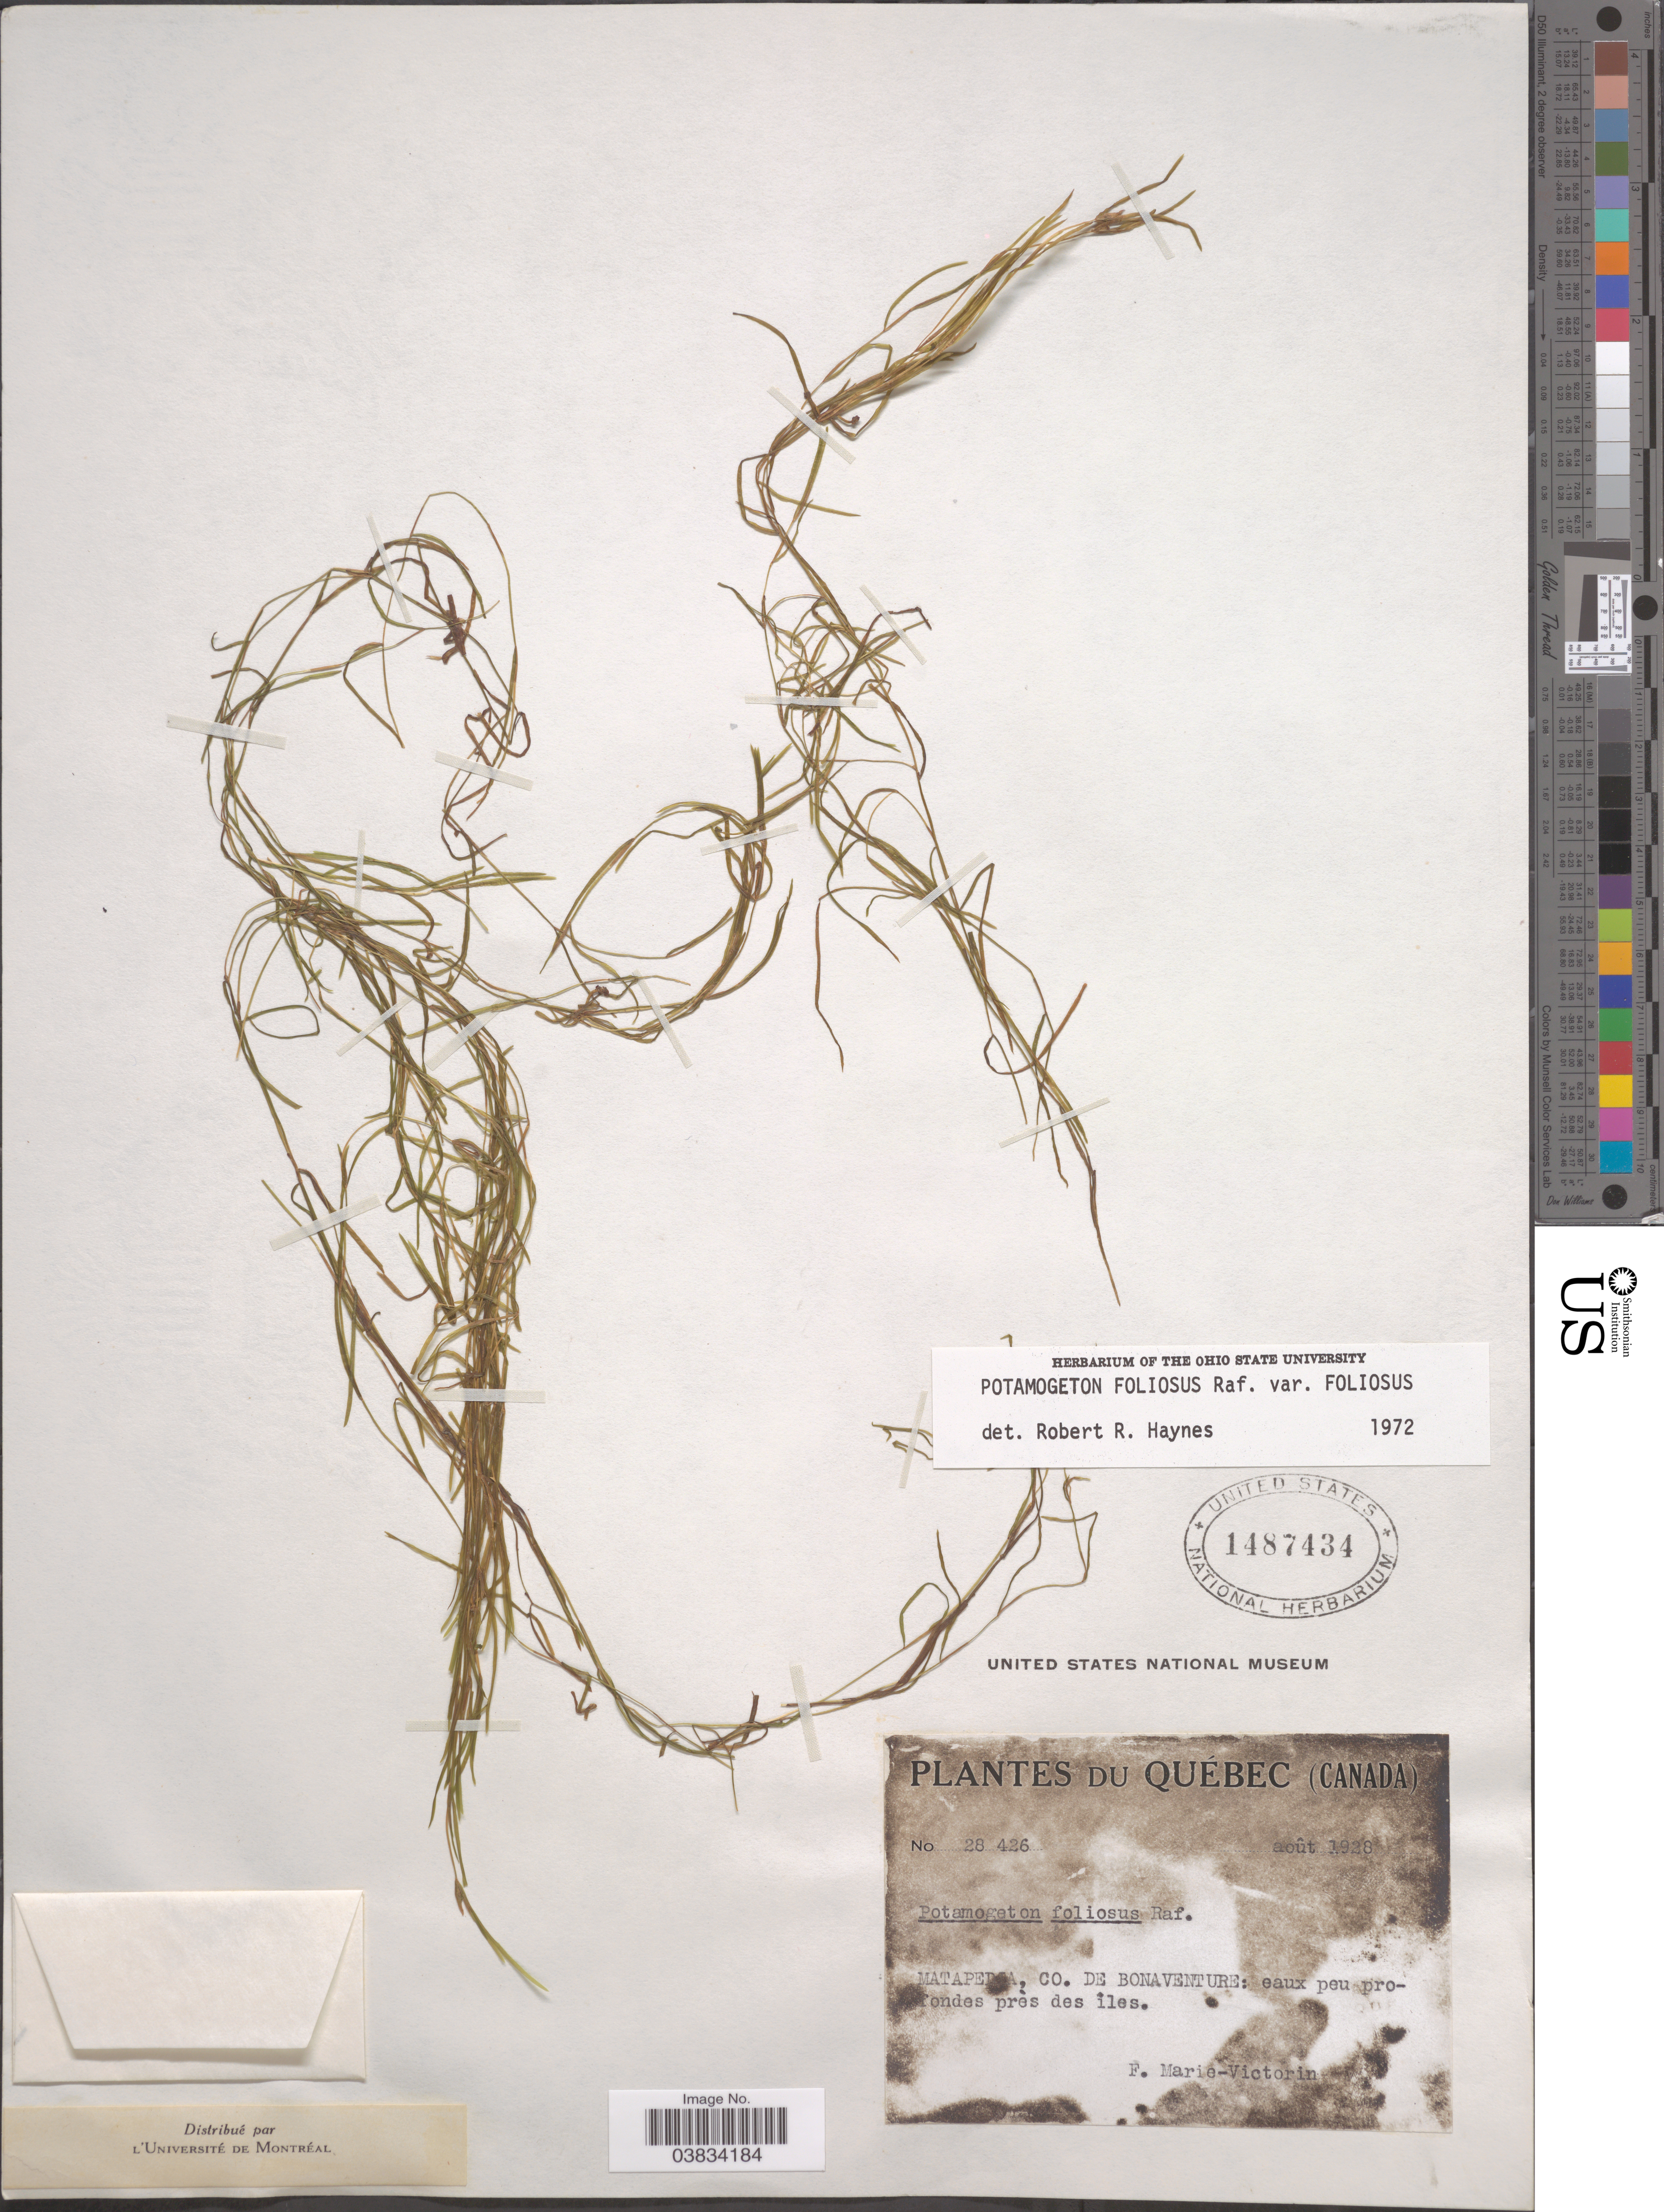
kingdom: Plantae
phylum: Tracheophyta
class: Liliopsida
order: Alismatales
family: Potamogetonaceae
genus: Potamogeton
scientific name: Potamogeton foliosus var. foliosus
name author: Raf.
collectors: F. Marie-Victorin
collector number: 28426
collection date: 1928-08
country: Canada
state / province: Quebec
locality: Matapedia Co. De Bonaventure.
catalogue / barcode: US 1487434